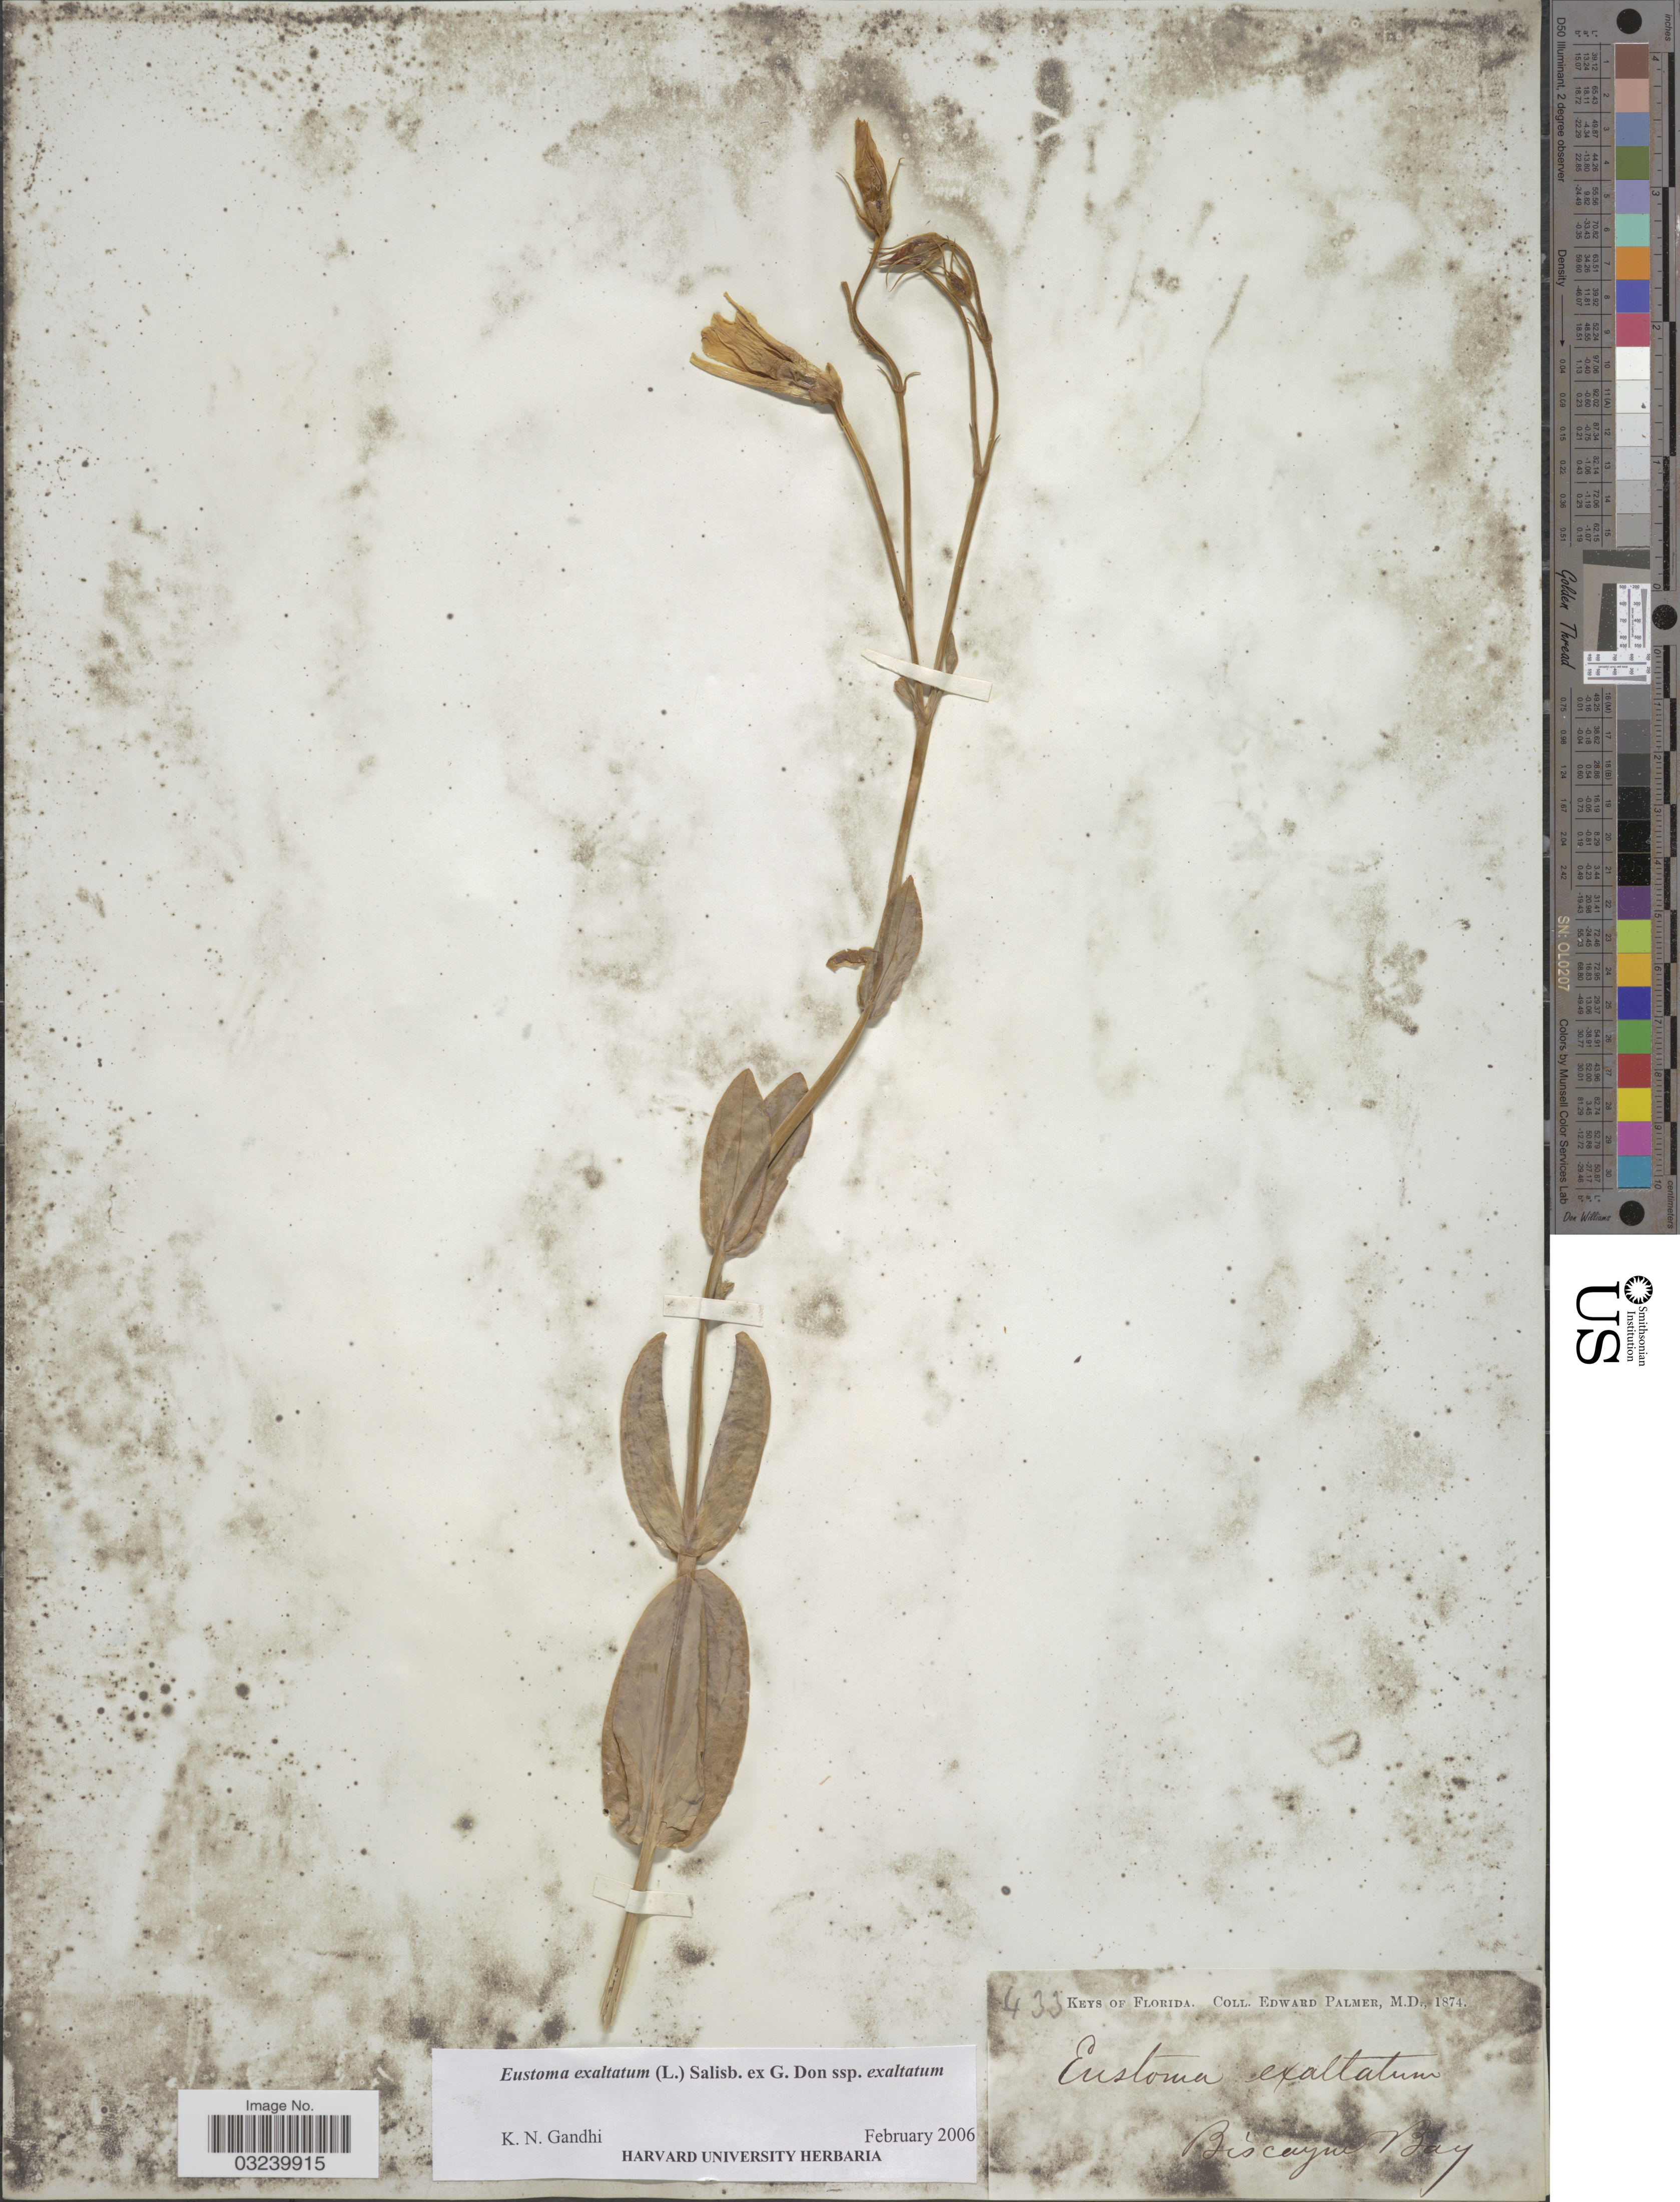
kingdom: Plantae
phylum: Tracheophyta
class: Magnoliopsida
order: Gentianales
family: Gentianaceae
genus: Eustoma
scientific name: Eustoma exaltatum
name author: (L.) Salisb. ex Don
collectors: E. Palmer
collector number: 433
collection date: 1874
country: United States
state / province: Florida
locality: Biscayne Bay.